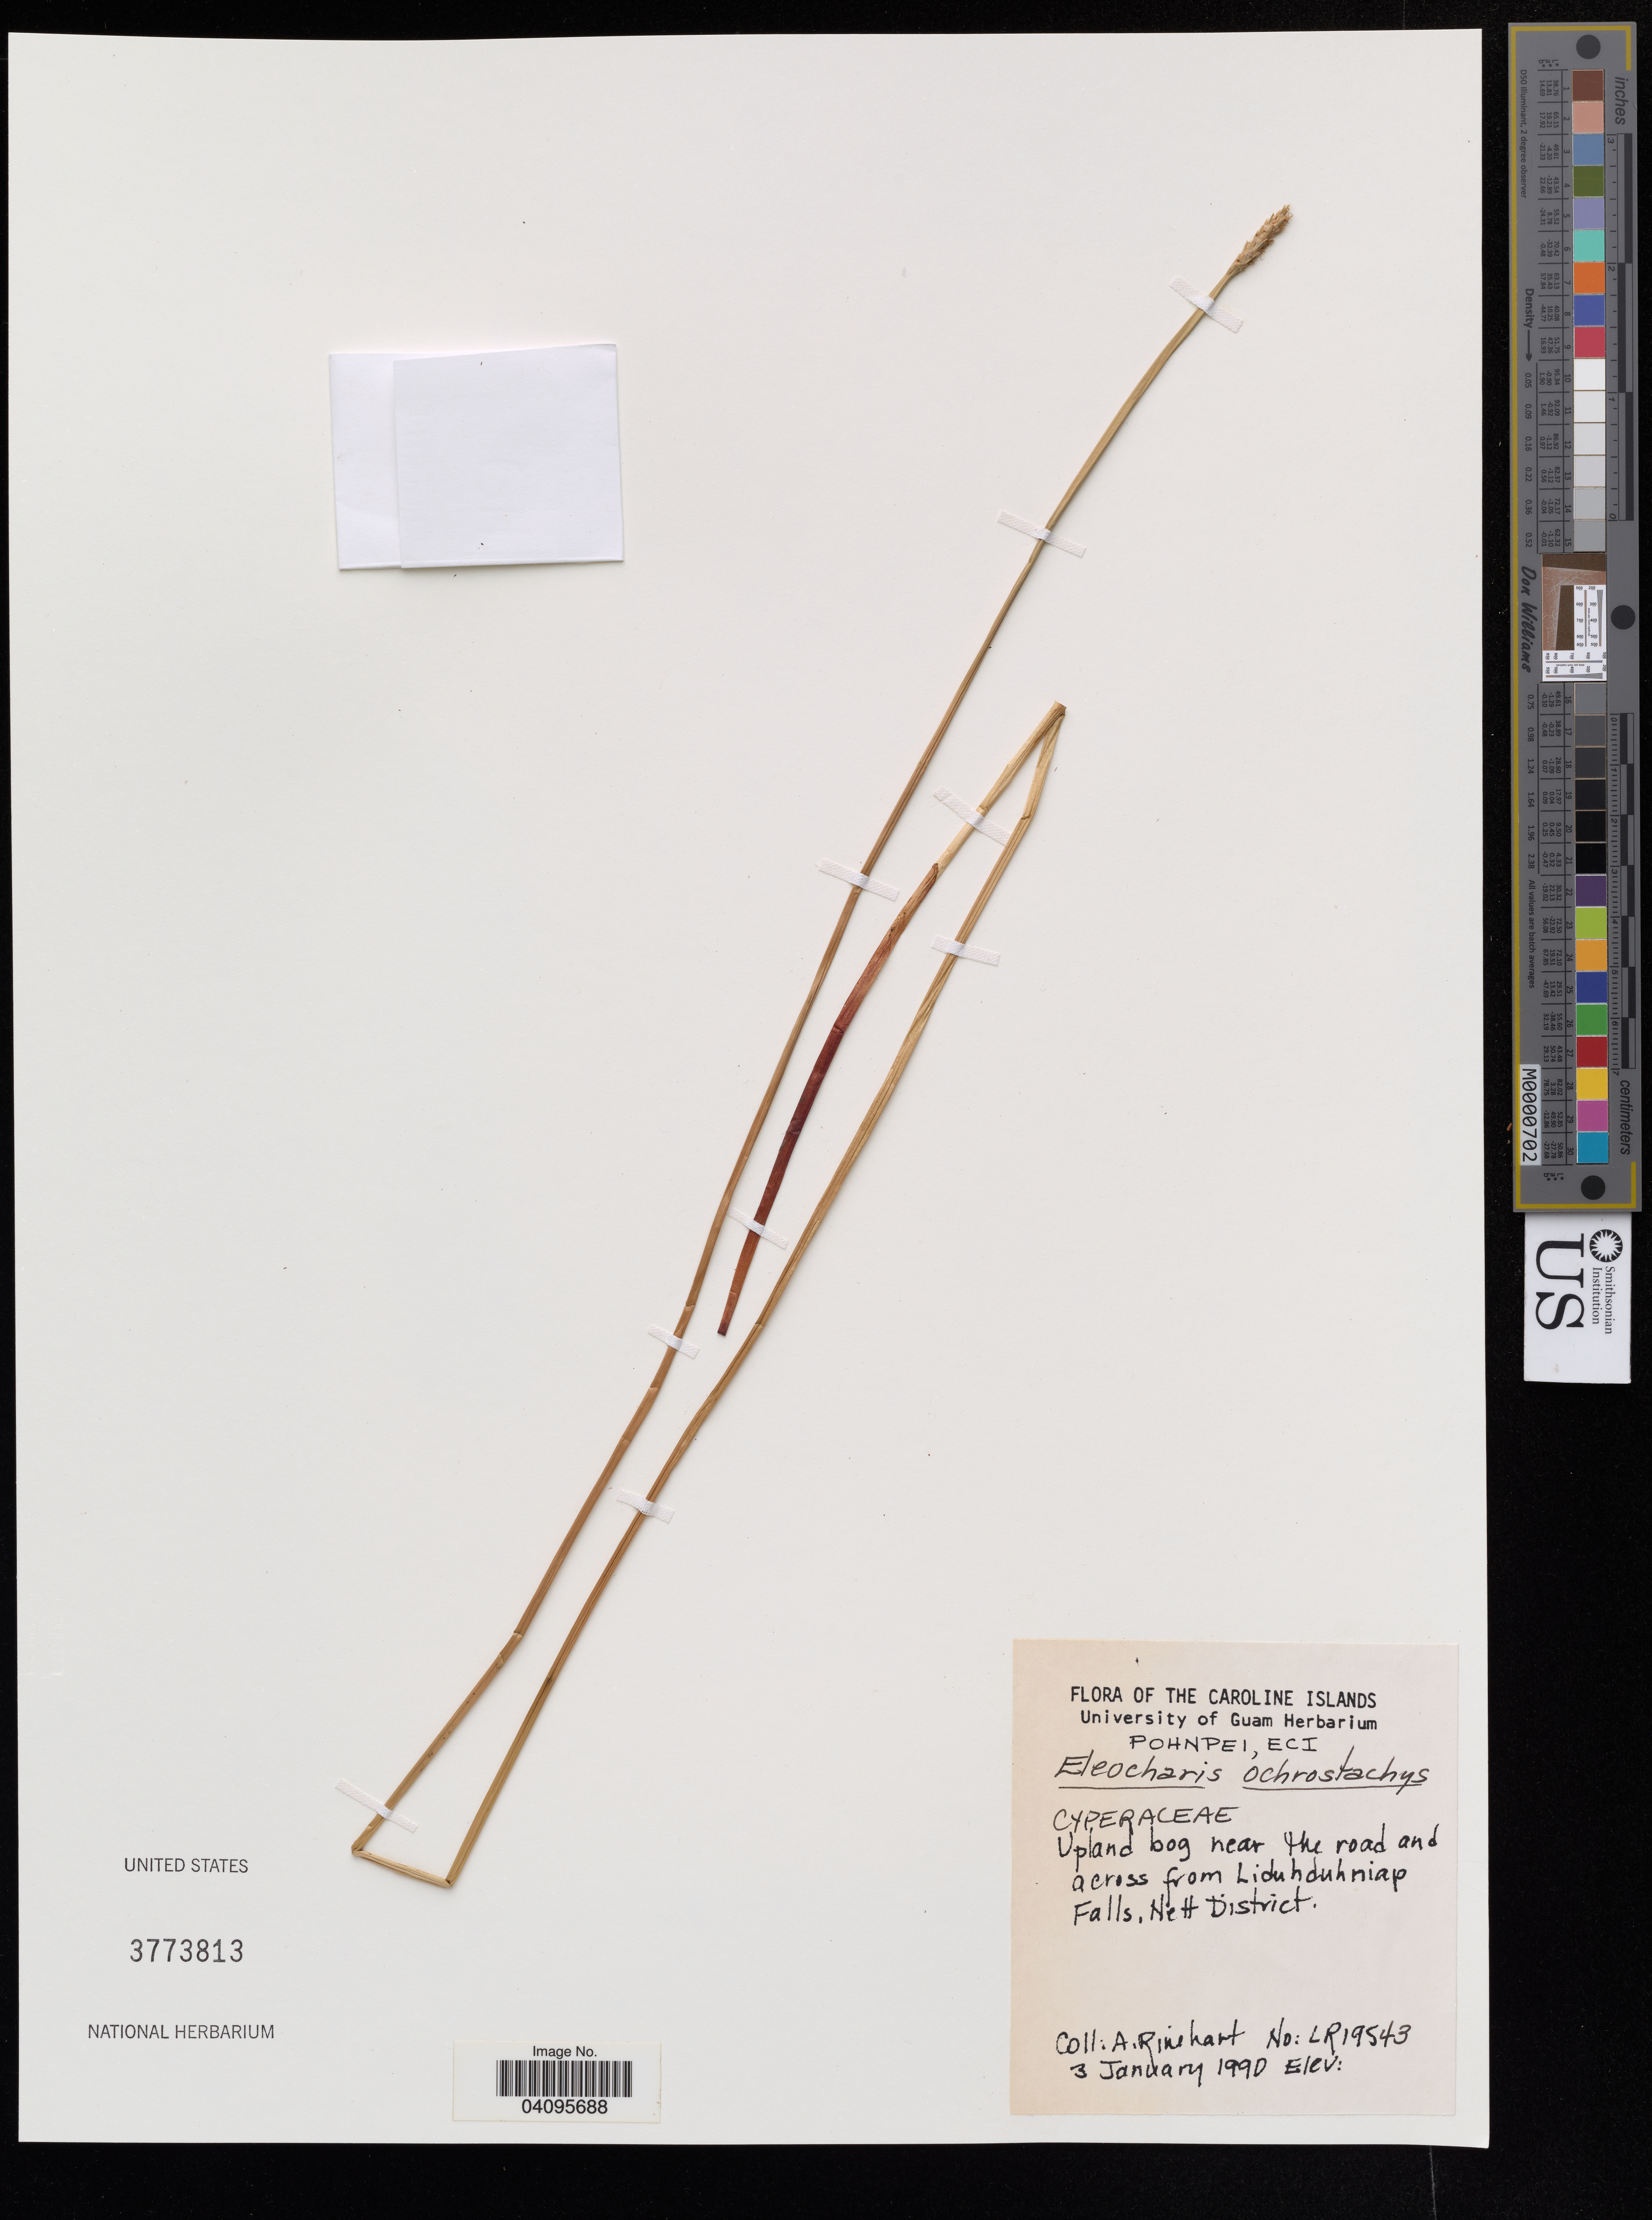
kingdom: Plantae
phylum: Tracheophyta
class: Liliopsida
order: Poales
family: Cyperaceae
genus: Eleocharis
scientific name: Eleocharis ochrostachys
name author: Steud.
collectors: L. Raulerson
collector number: LR19543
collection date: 1990-01-03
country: Micronesia, Federated States of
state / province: Pohnpei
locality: Caroline Islands, upland bog near the road and across from Liduhduhniap Falls, Nett District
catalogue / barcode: US 3773713